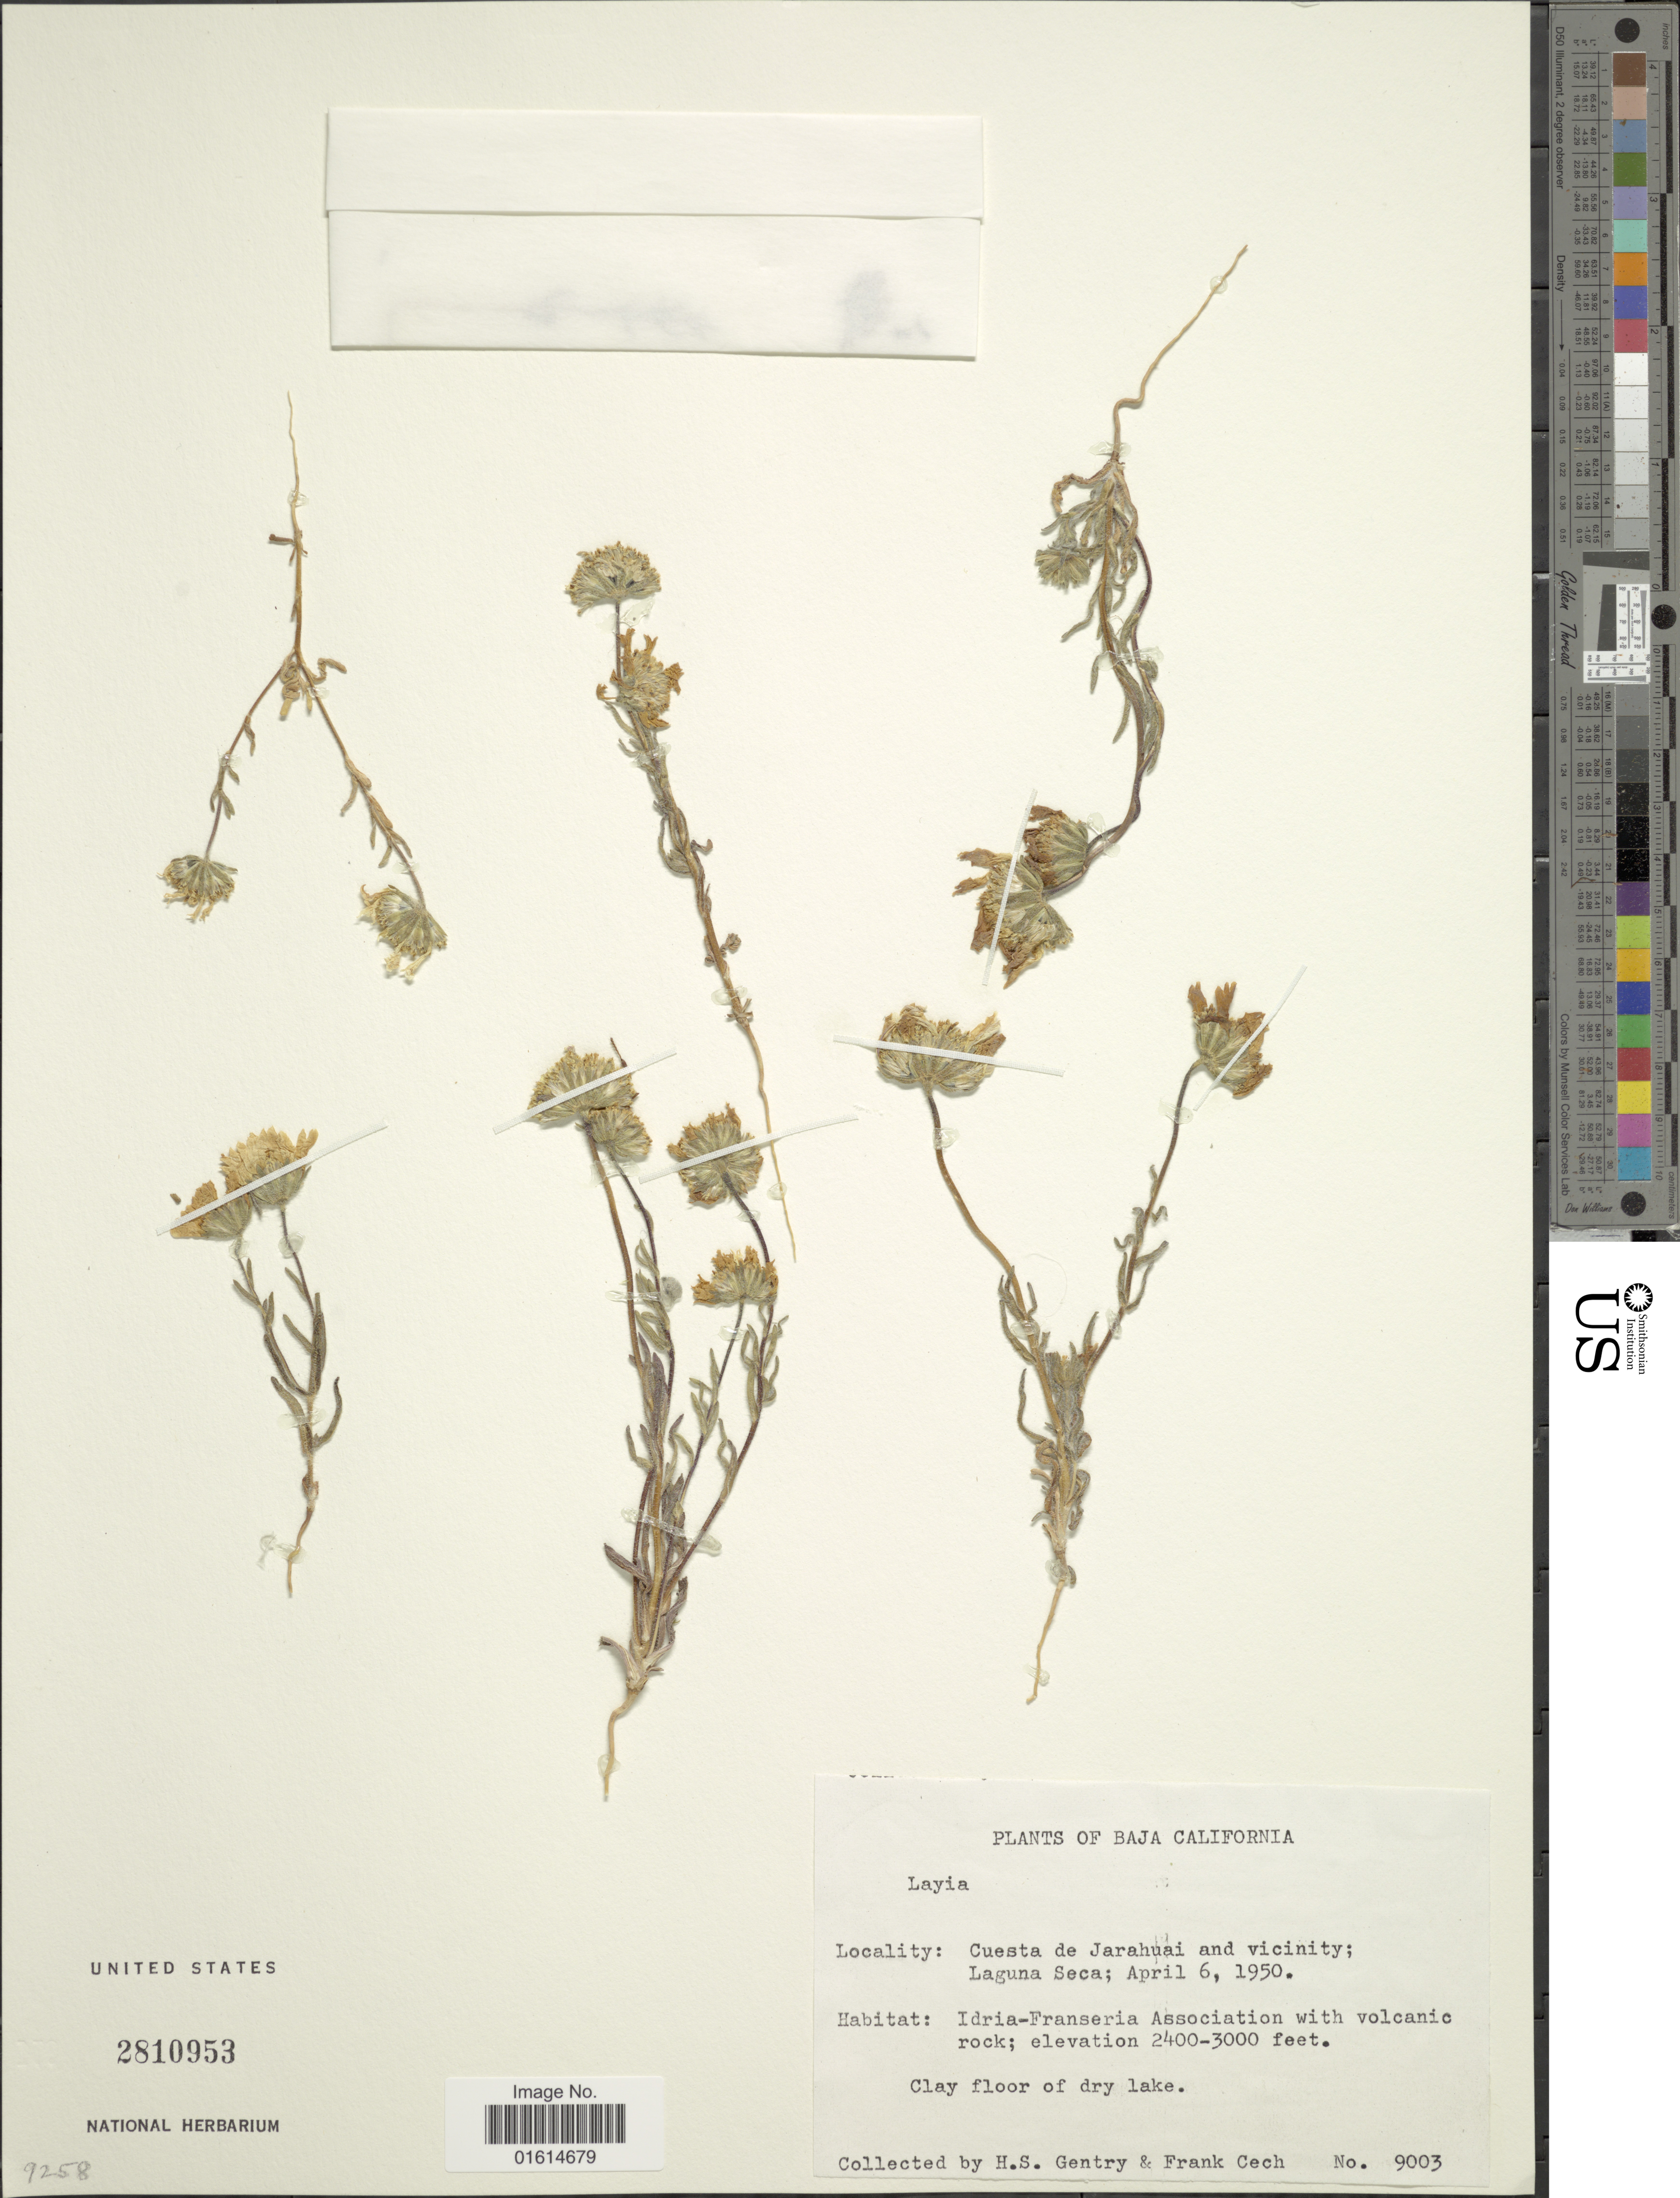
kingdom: Plantae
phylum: Tracheophyta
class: Magnoliopsida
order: Asterales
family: Asteraceae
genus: Layia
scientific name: Layia sp.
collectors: H. S. Gentry & F. Cech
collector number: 9003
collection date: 1950-04-06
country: Mexico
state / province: Baja California Norte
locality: Cuesta de Jarahuai and vicinity, Laguna Seca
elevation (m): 732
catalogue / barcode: US 2810953